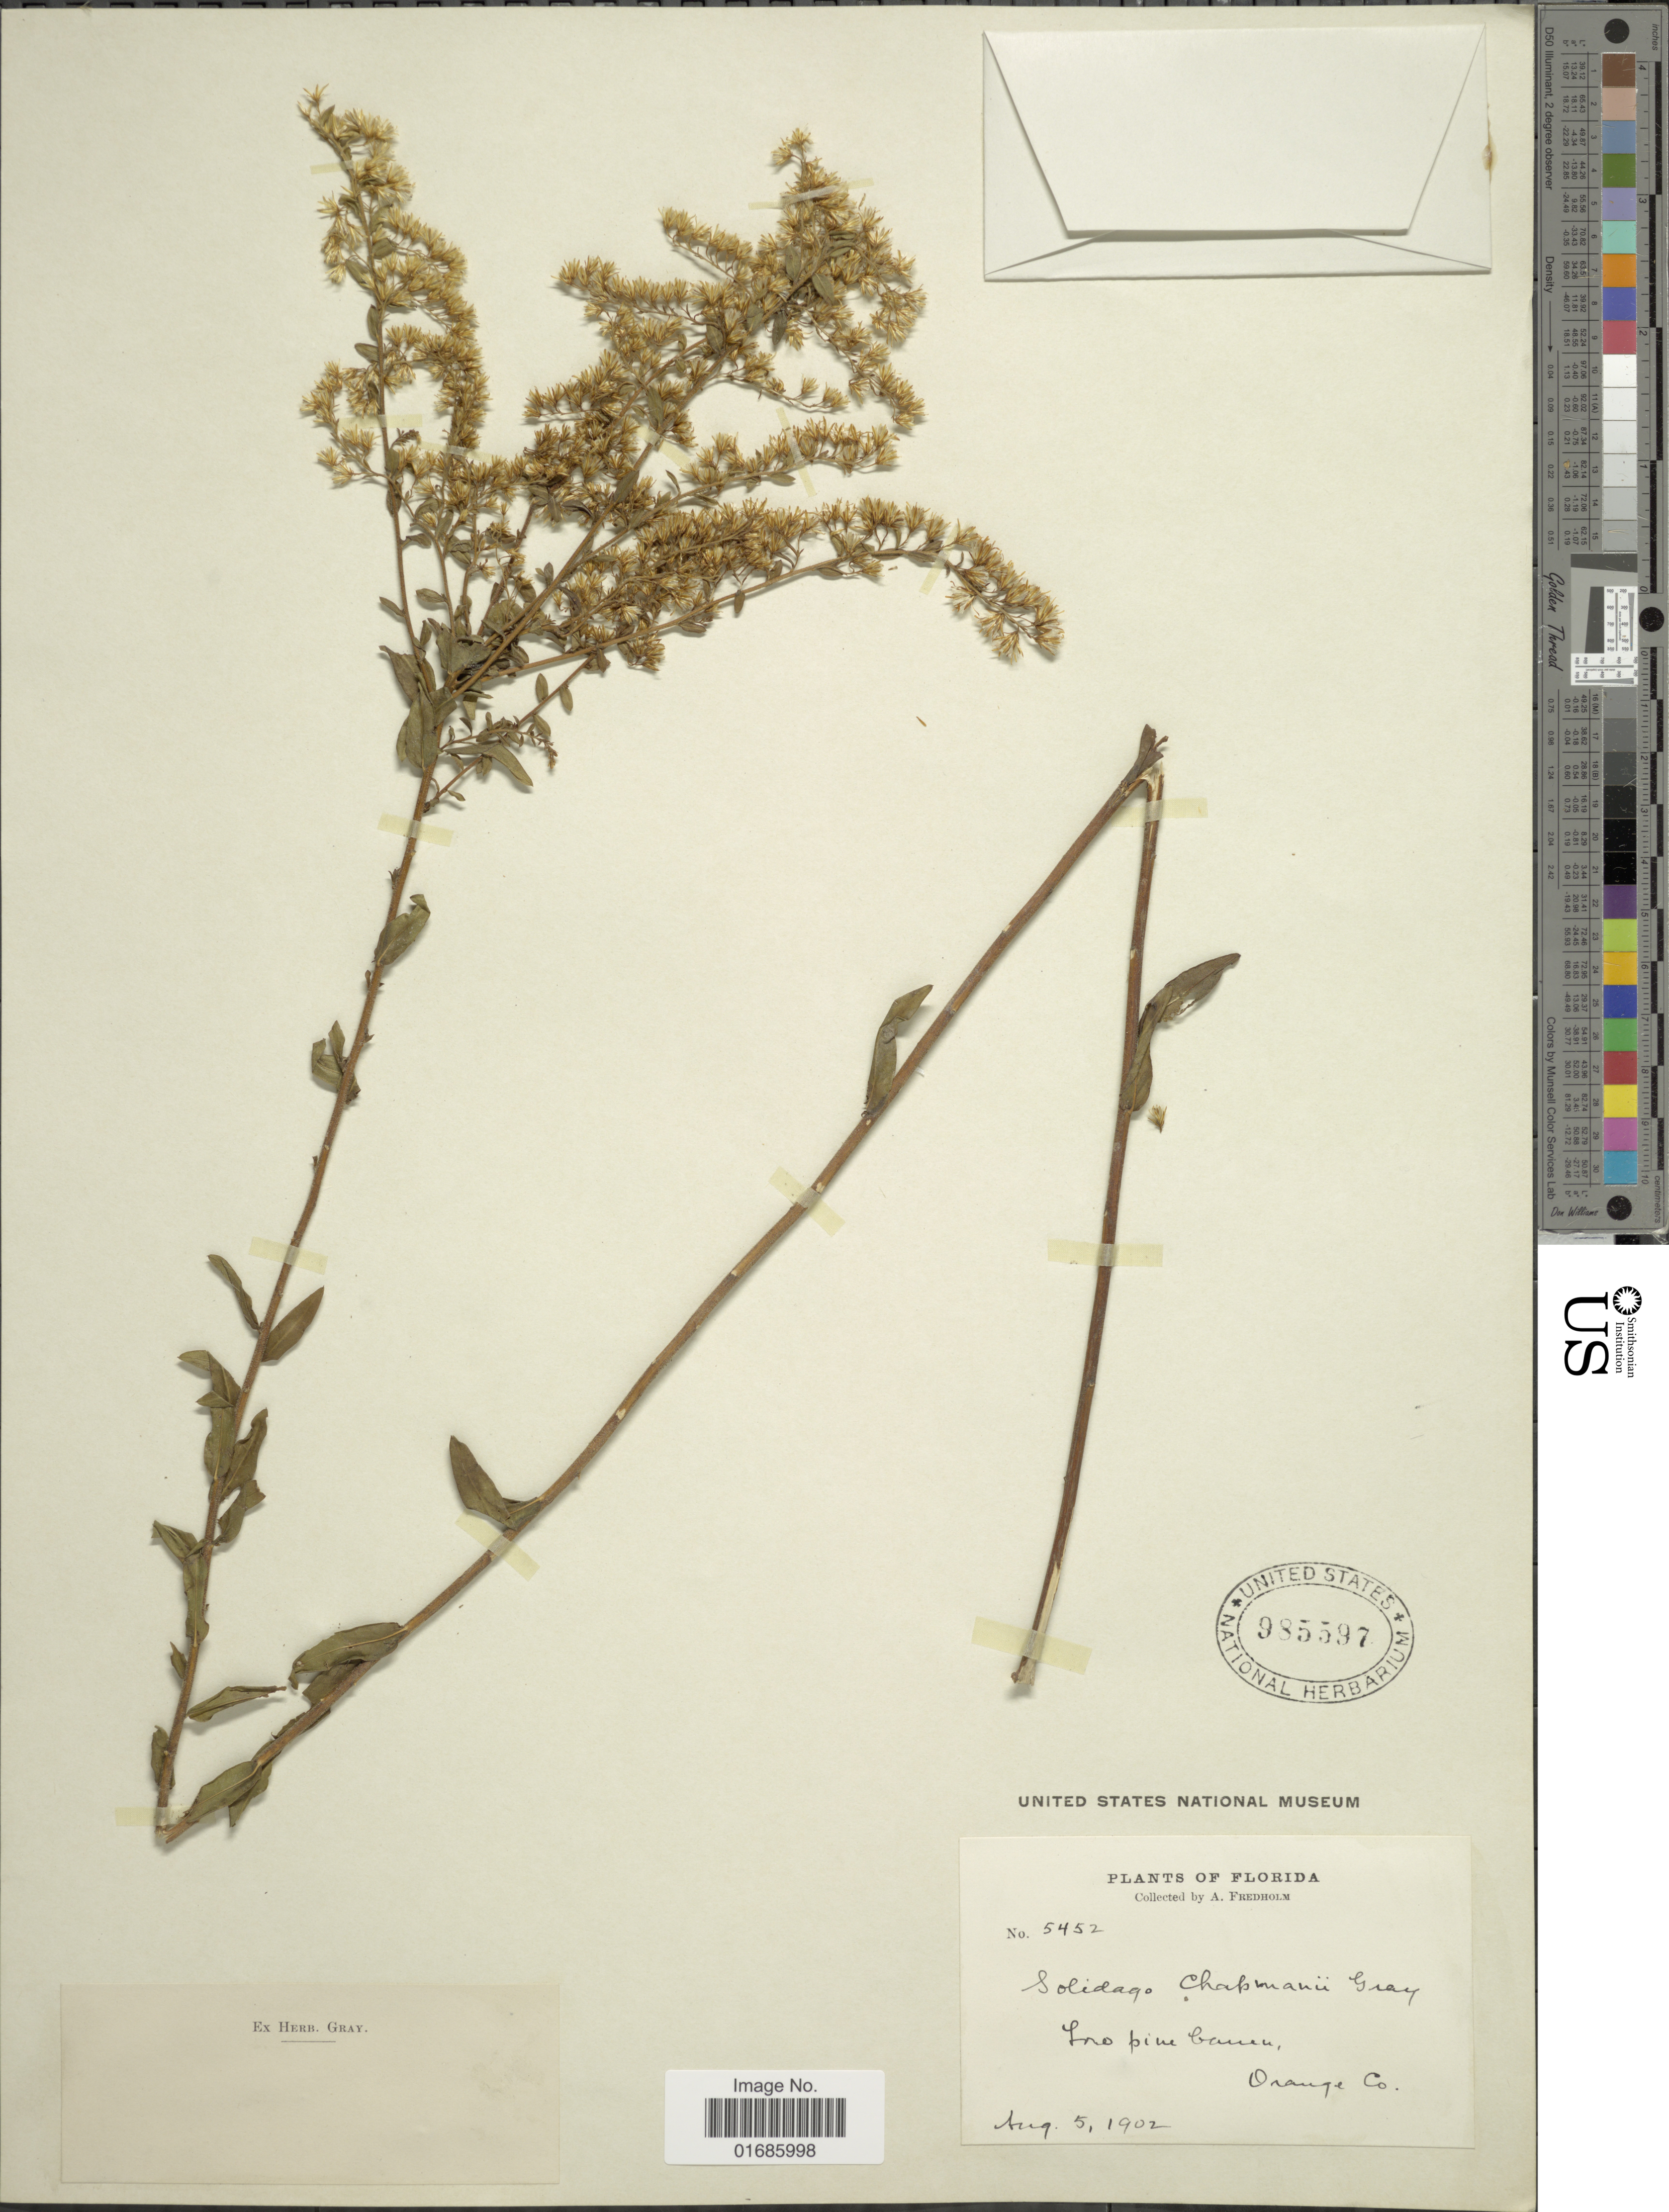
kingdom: Plantae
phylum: Tracheophyta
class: Magnoliopsida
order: Asterales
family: Asteraceae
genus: Solidago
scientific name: Solidago chapmanii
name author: Torr. & A. Gray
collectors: A. Fredholm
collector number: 5452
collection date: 1902-08-05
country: United States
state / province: Florida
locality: In pine Canen, Orange Co.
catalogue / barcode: US 985597